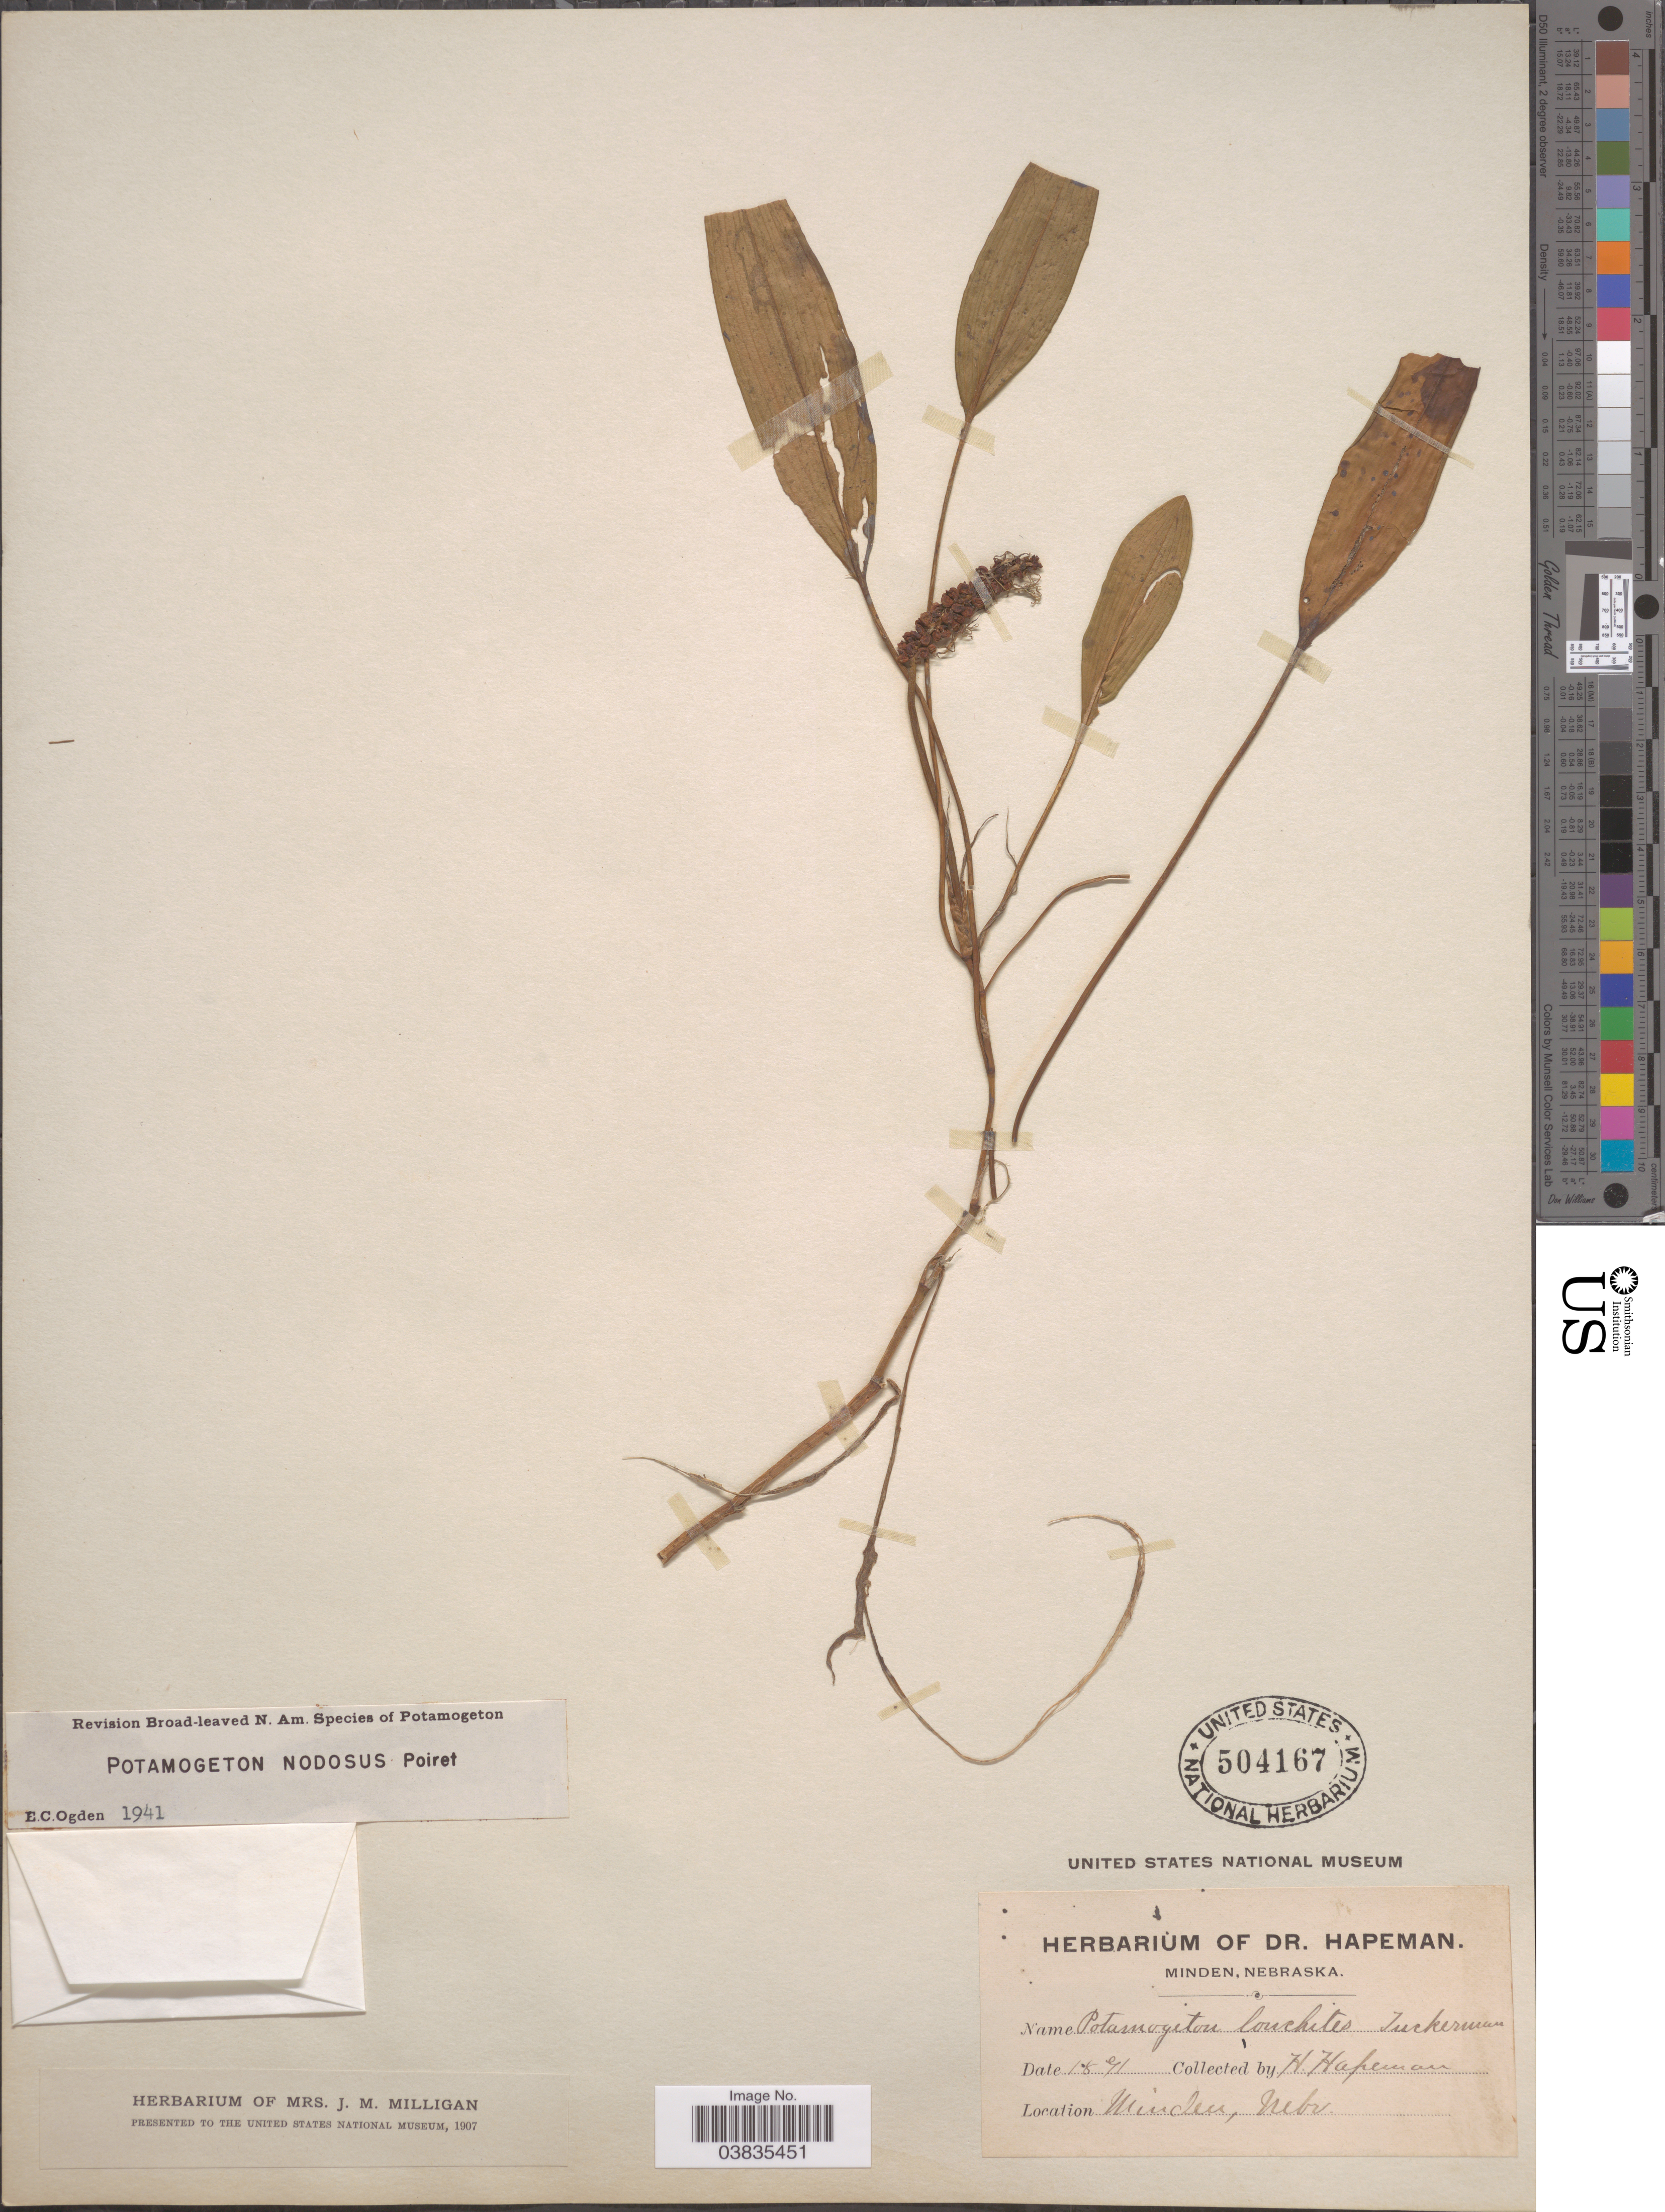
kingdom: Plantae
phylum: Tracheophyta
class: Liliopsida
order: Alismatales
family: Potamogetonaceae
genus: Potamogeton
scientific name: Potamogeton nodosus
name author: Poir.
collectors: H. Hapeman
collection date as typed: Transcribed d/m/y: 1/8/71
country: United States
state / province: Nebraska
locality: Minden.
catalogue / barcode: US 504167